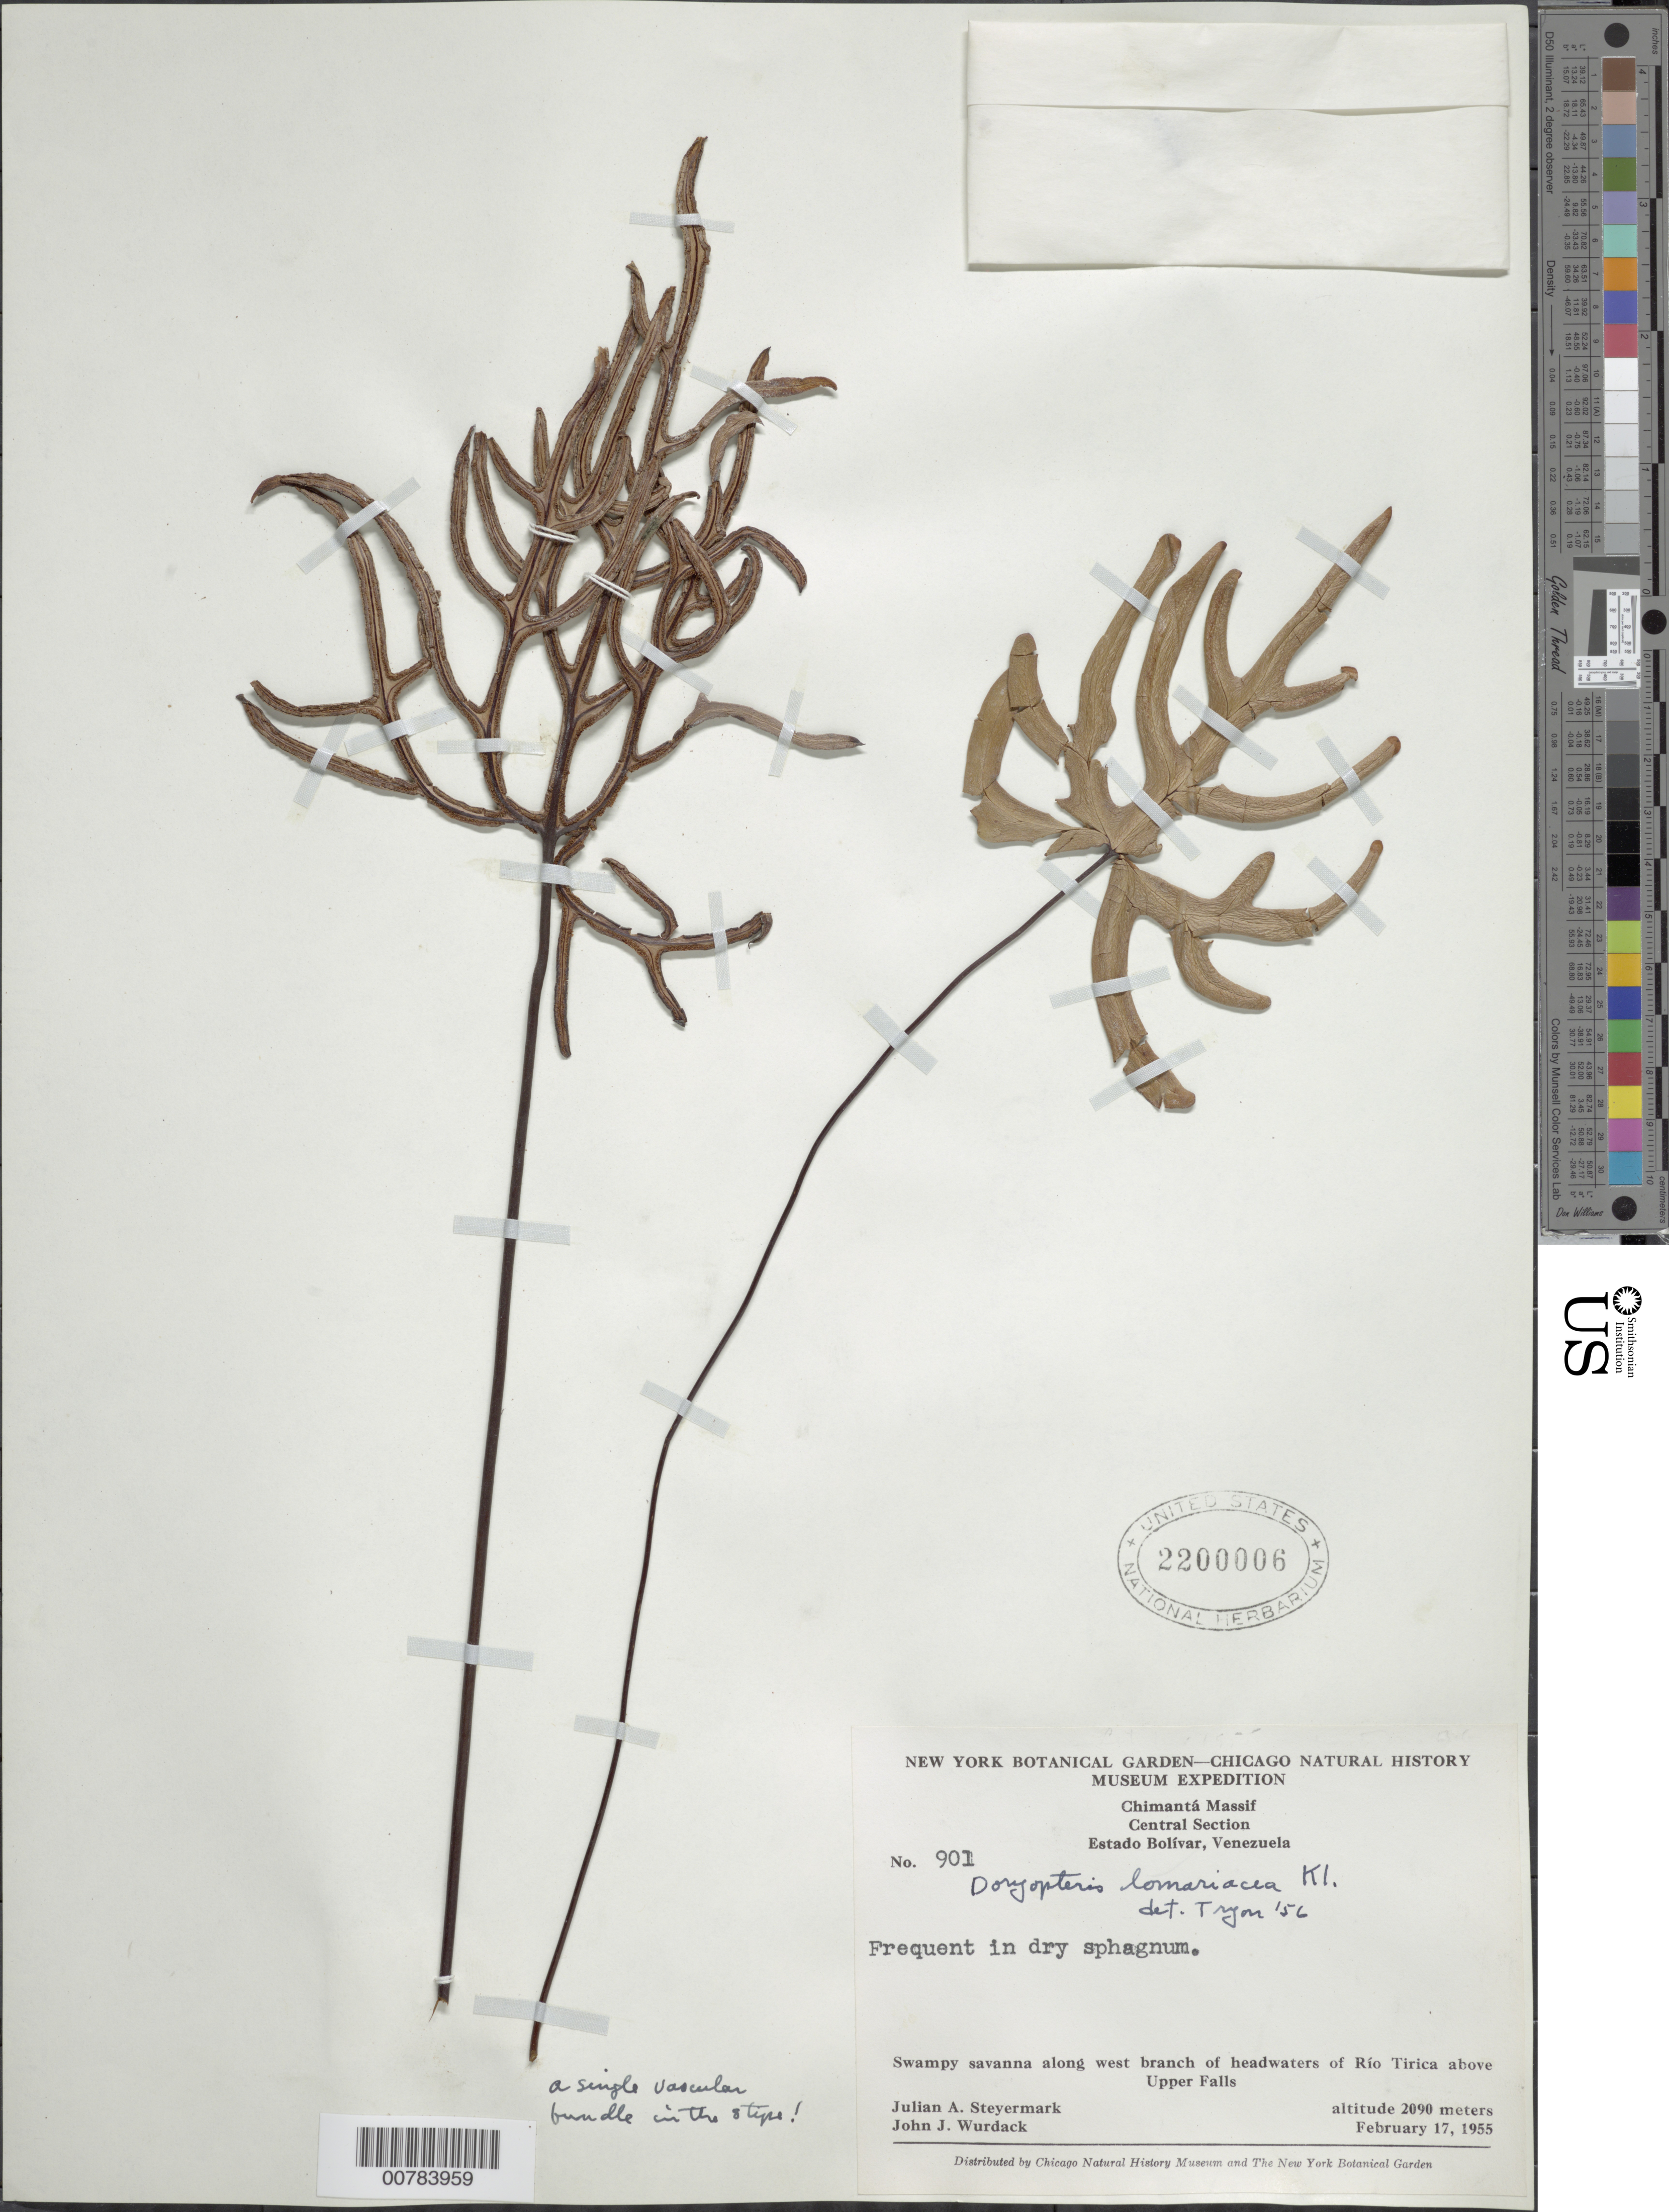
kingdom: Plantae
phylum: Tracheophyta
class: Polypodiopsida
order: Polypodiales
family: Pteridaceae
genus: Doryopteris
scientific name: Doryopteris lomariacea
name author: Kunze ex Klotzsch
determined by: Tryon, --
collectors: J. Steyermark & J. J. Wurdack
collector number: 55 901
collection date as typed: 17-Feb-55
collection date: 1955-02-17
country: Venezuela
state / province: Bolívar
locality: Chimantá Massif, central section; along east branch of headwaters of Río Tirica above Upper Falls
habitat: Swampy savanna along river; in dry sphagnum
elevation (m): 2090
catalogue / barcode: US 2200006